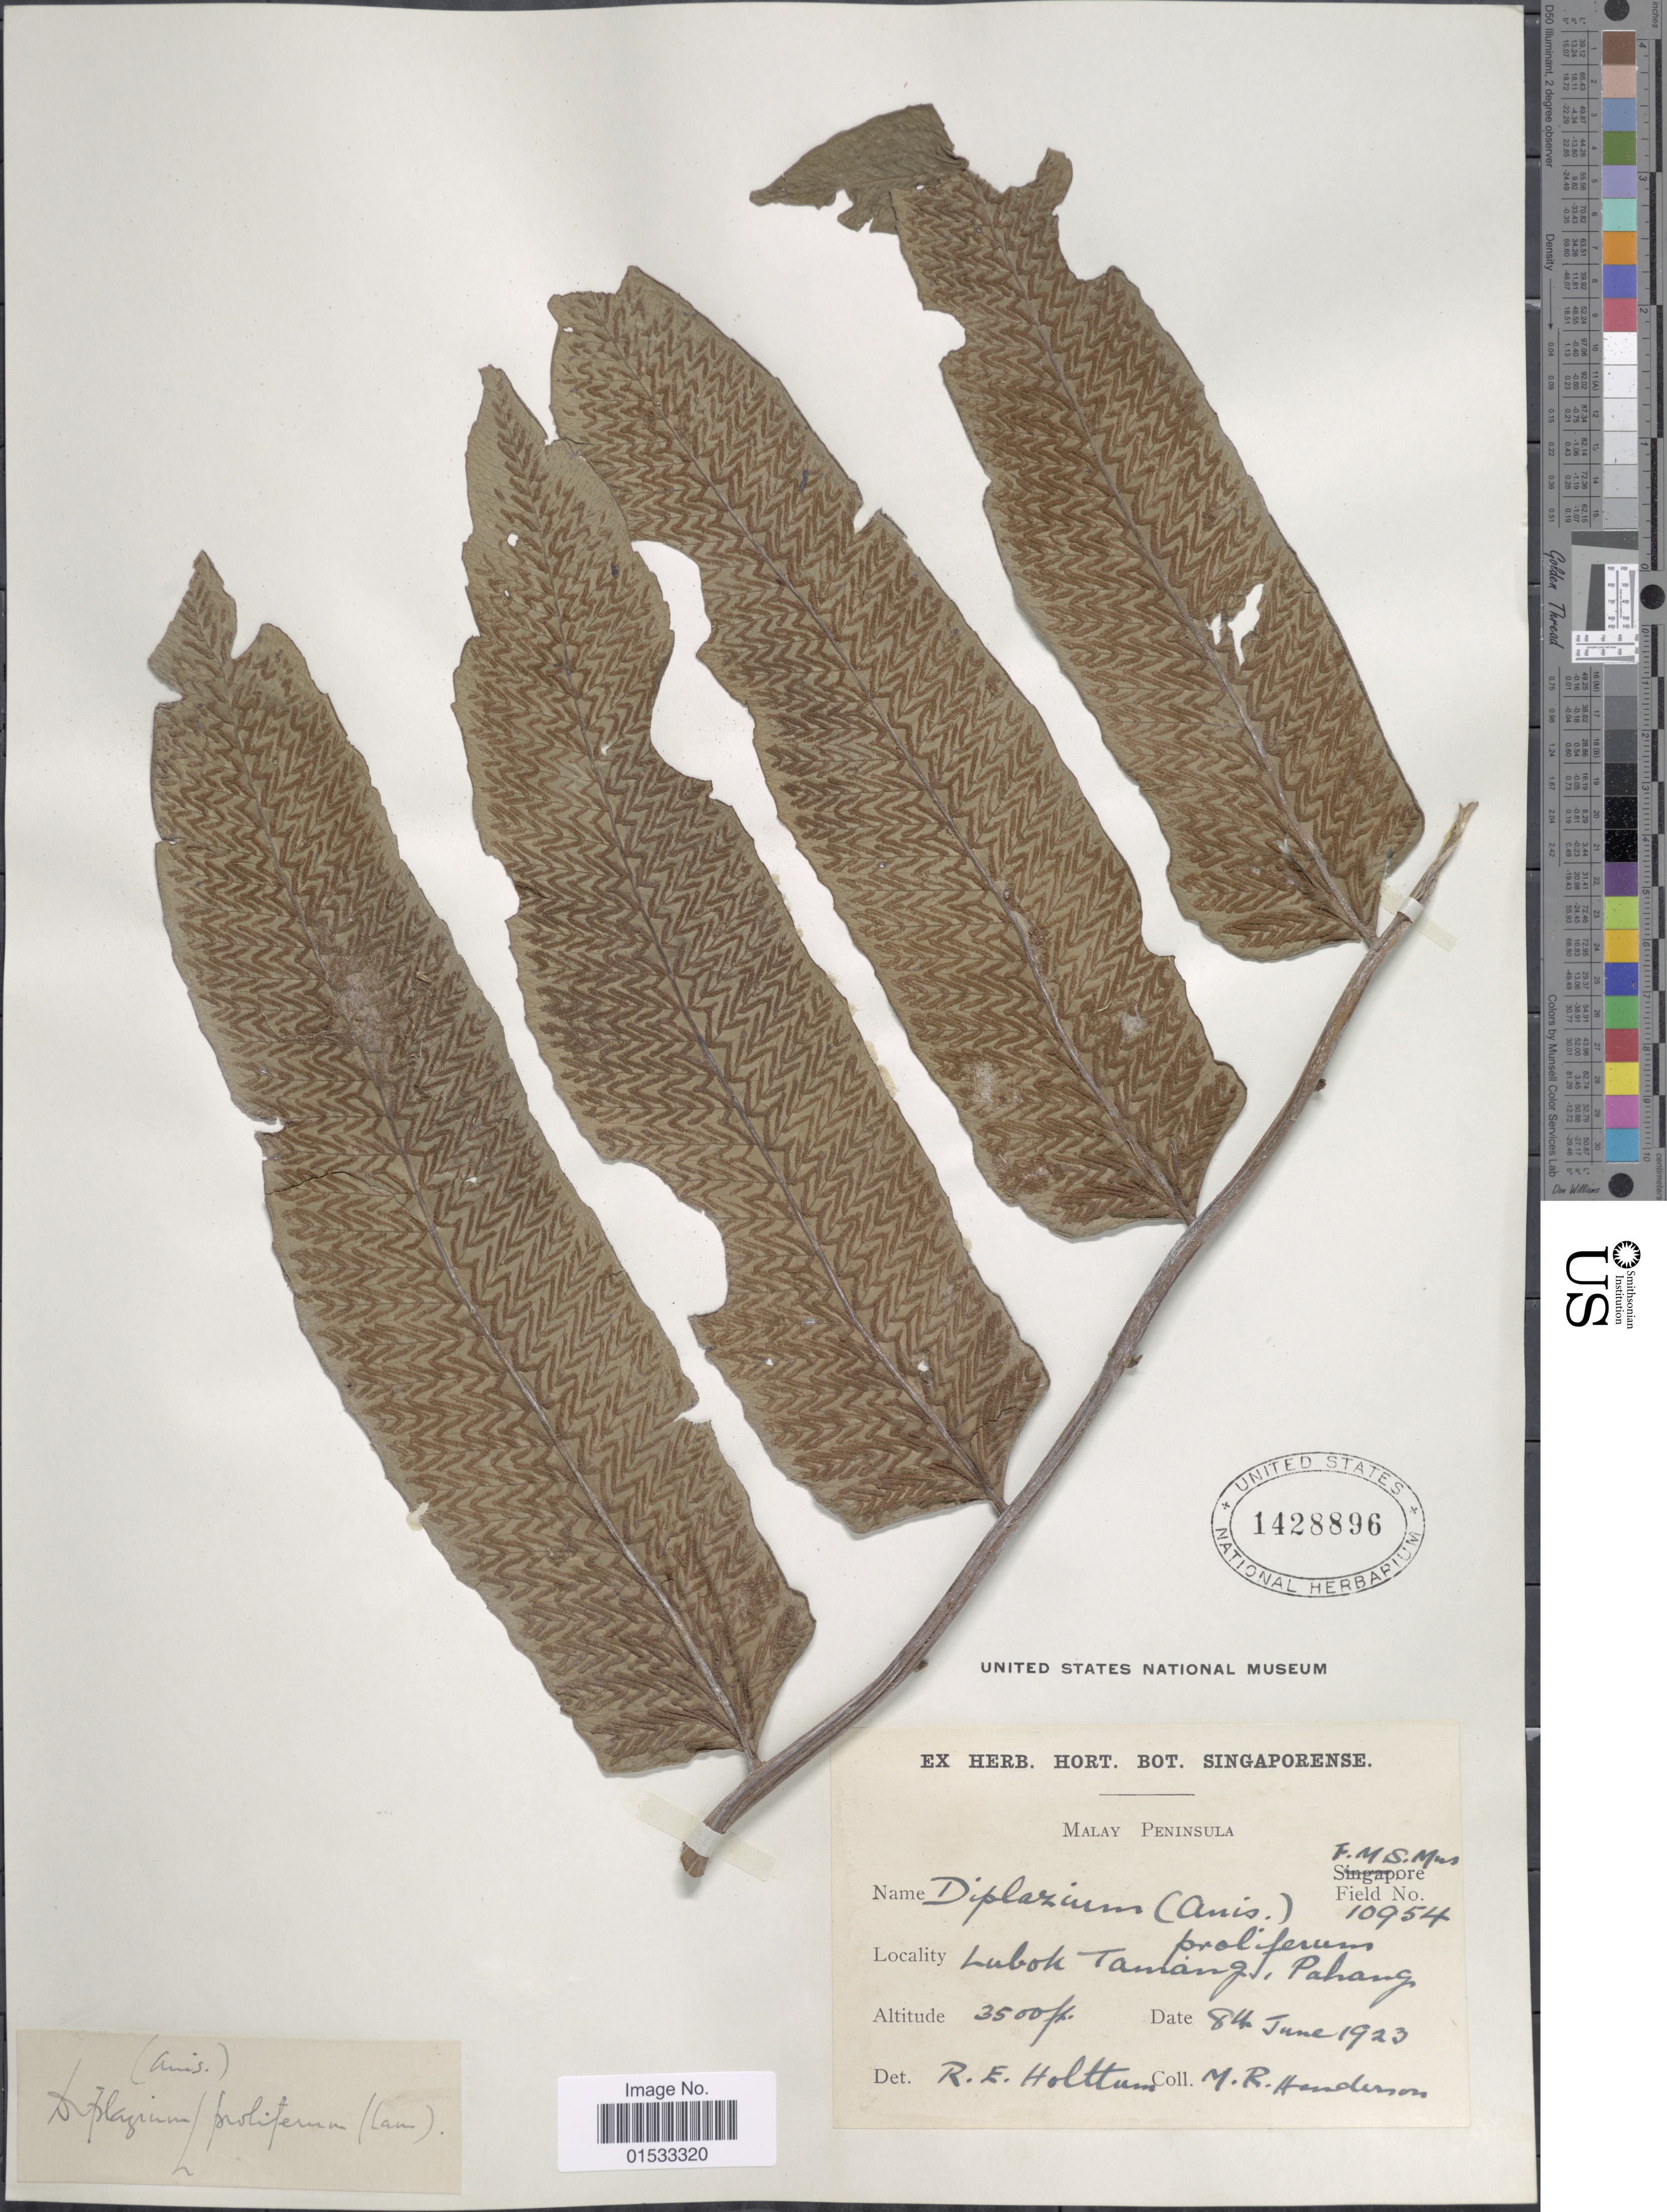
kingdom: Plantae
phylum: Tracheophyta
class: Polypodiopsida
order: Polypodiales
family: Athyriaceae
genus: Diplazium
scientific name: Diplazium accendens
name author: Blume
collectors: M. Henderson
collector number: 10954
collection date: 1923-06-08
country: Malaysia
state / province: Pahang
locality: Malay Peninsula, Lubok Tamang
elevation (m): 1067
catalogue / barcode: US 1428896